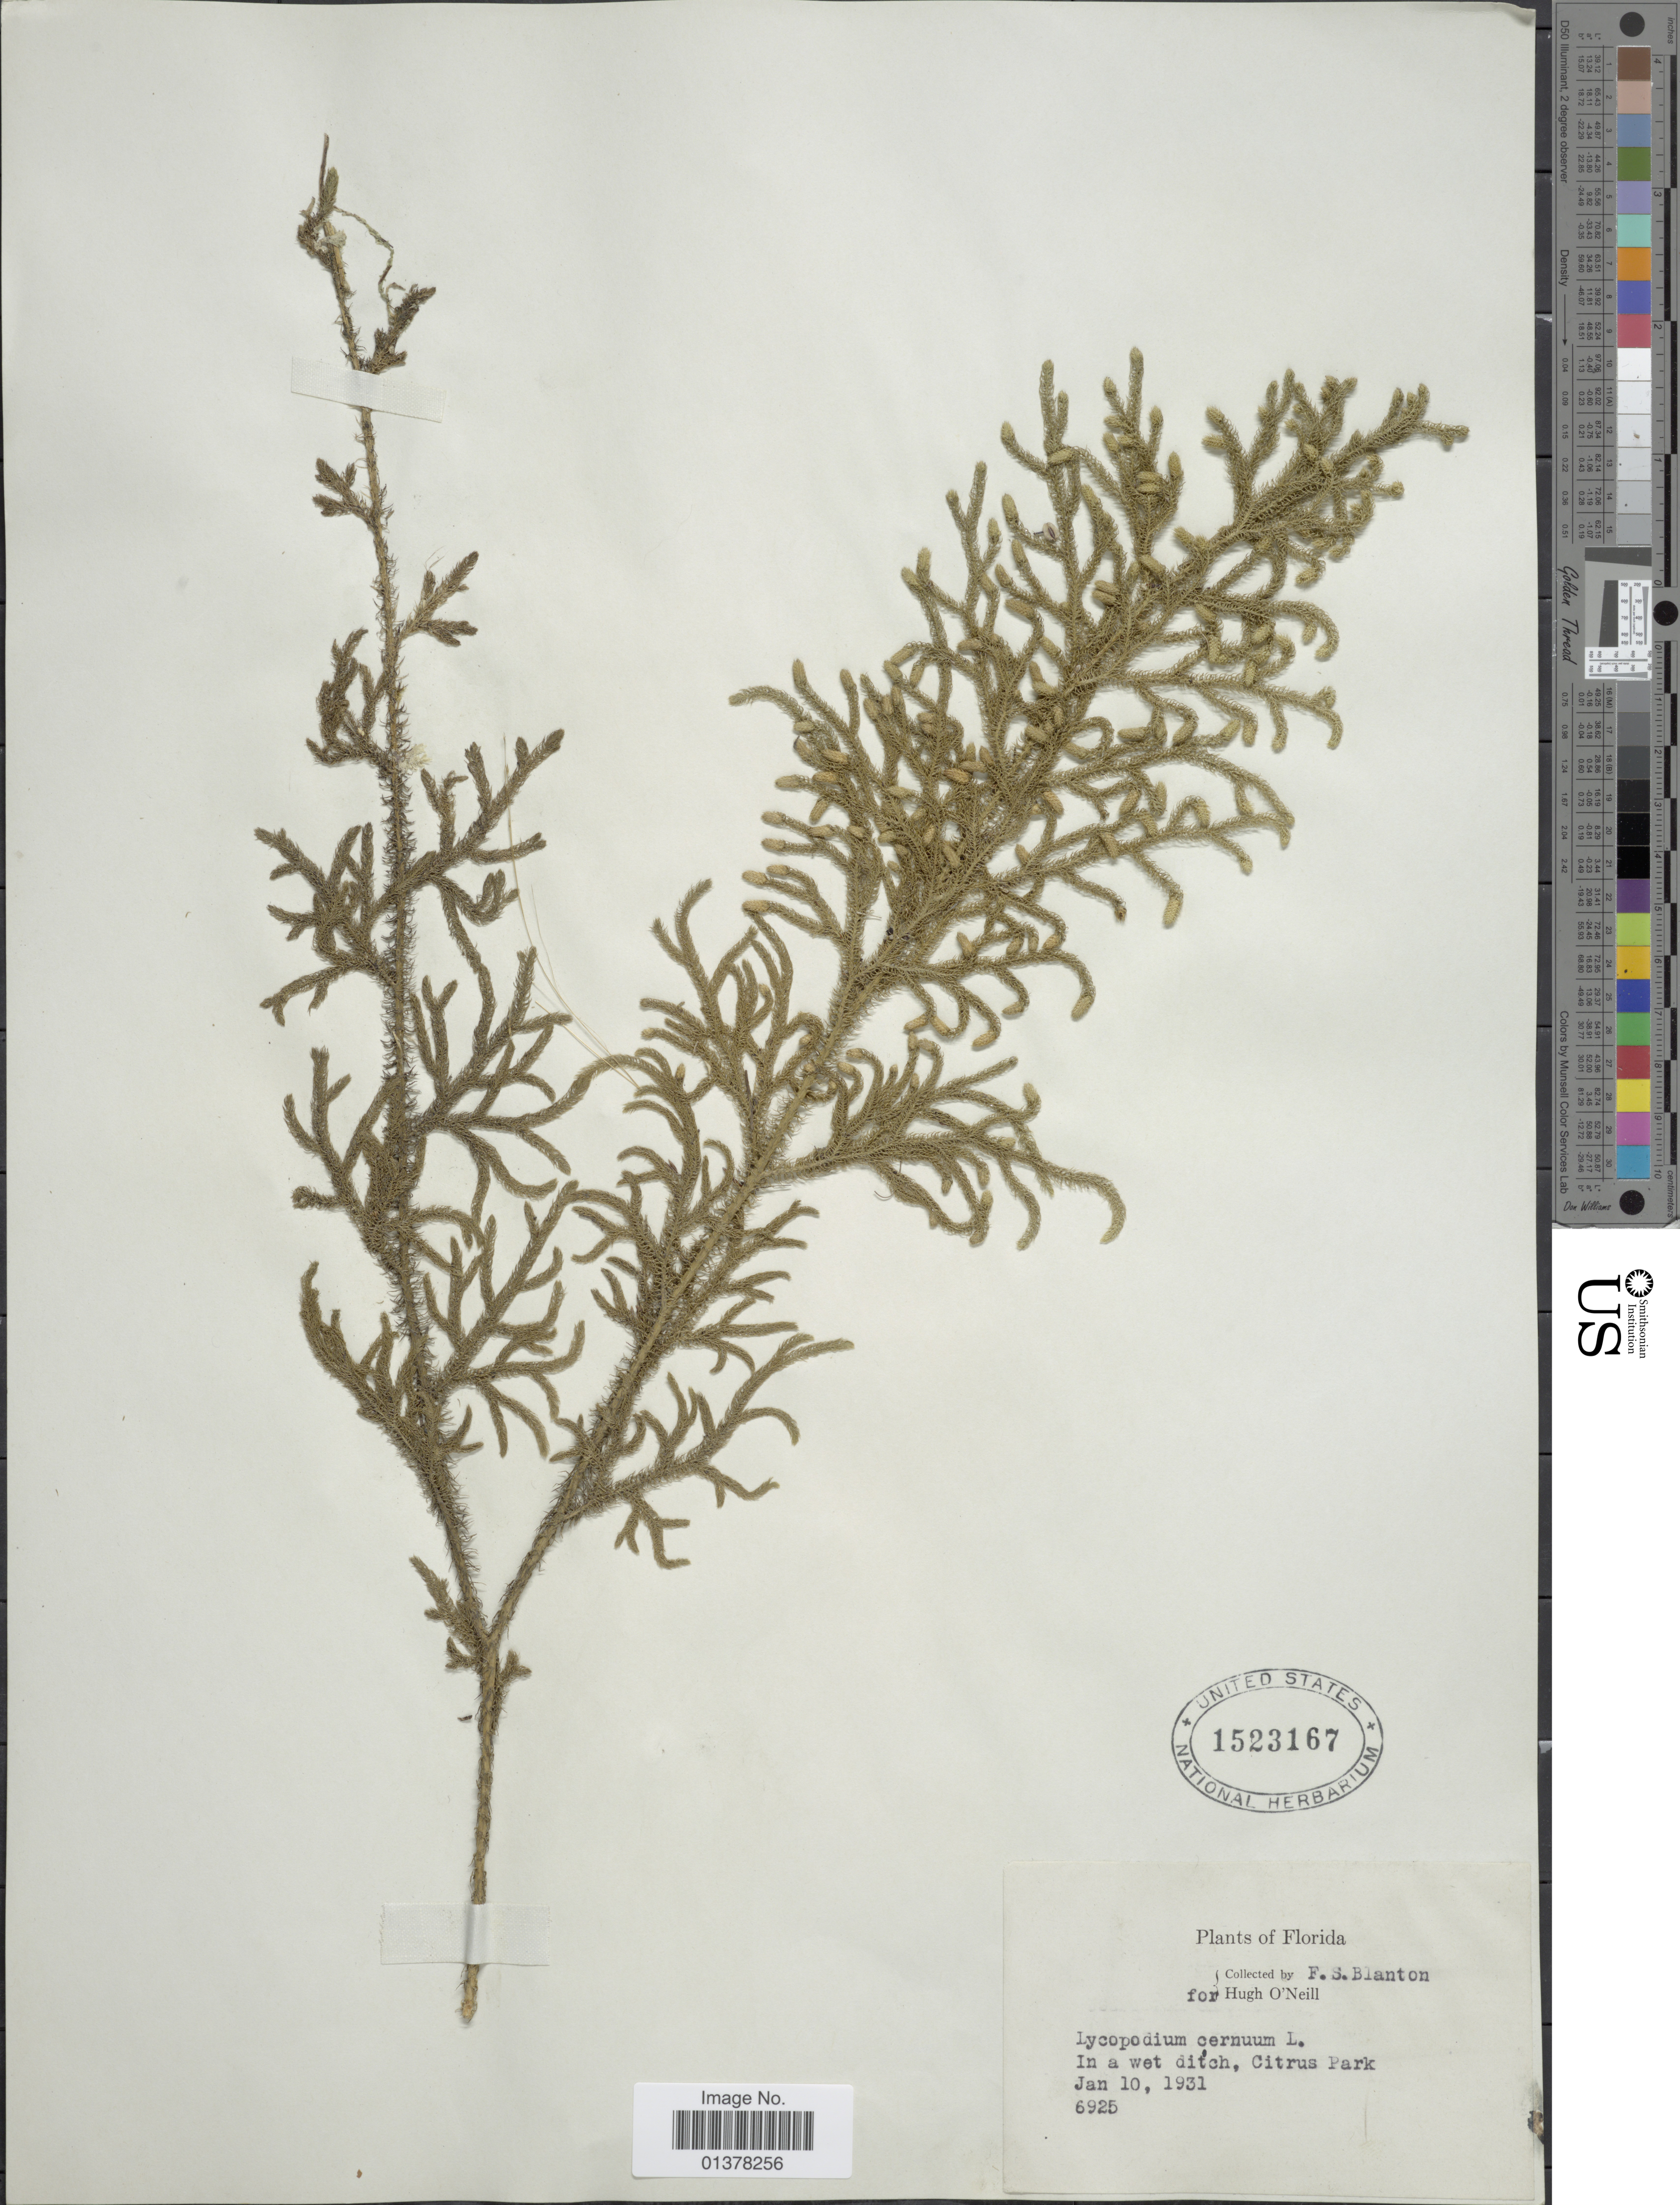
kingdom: Plantae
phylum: Tracheophyta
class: Lycopodiopsida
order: Lycopodiales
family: Lycopodiaceae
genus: Palhinhaea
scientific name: Palhinhaea cernua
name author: (L.) Vasc. & Franco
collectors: F. S. Blanton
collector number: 6925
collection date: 1931-01-10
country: United States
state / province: Florida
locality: In a wet ditch, Citrus Park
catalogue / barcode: US 1523167